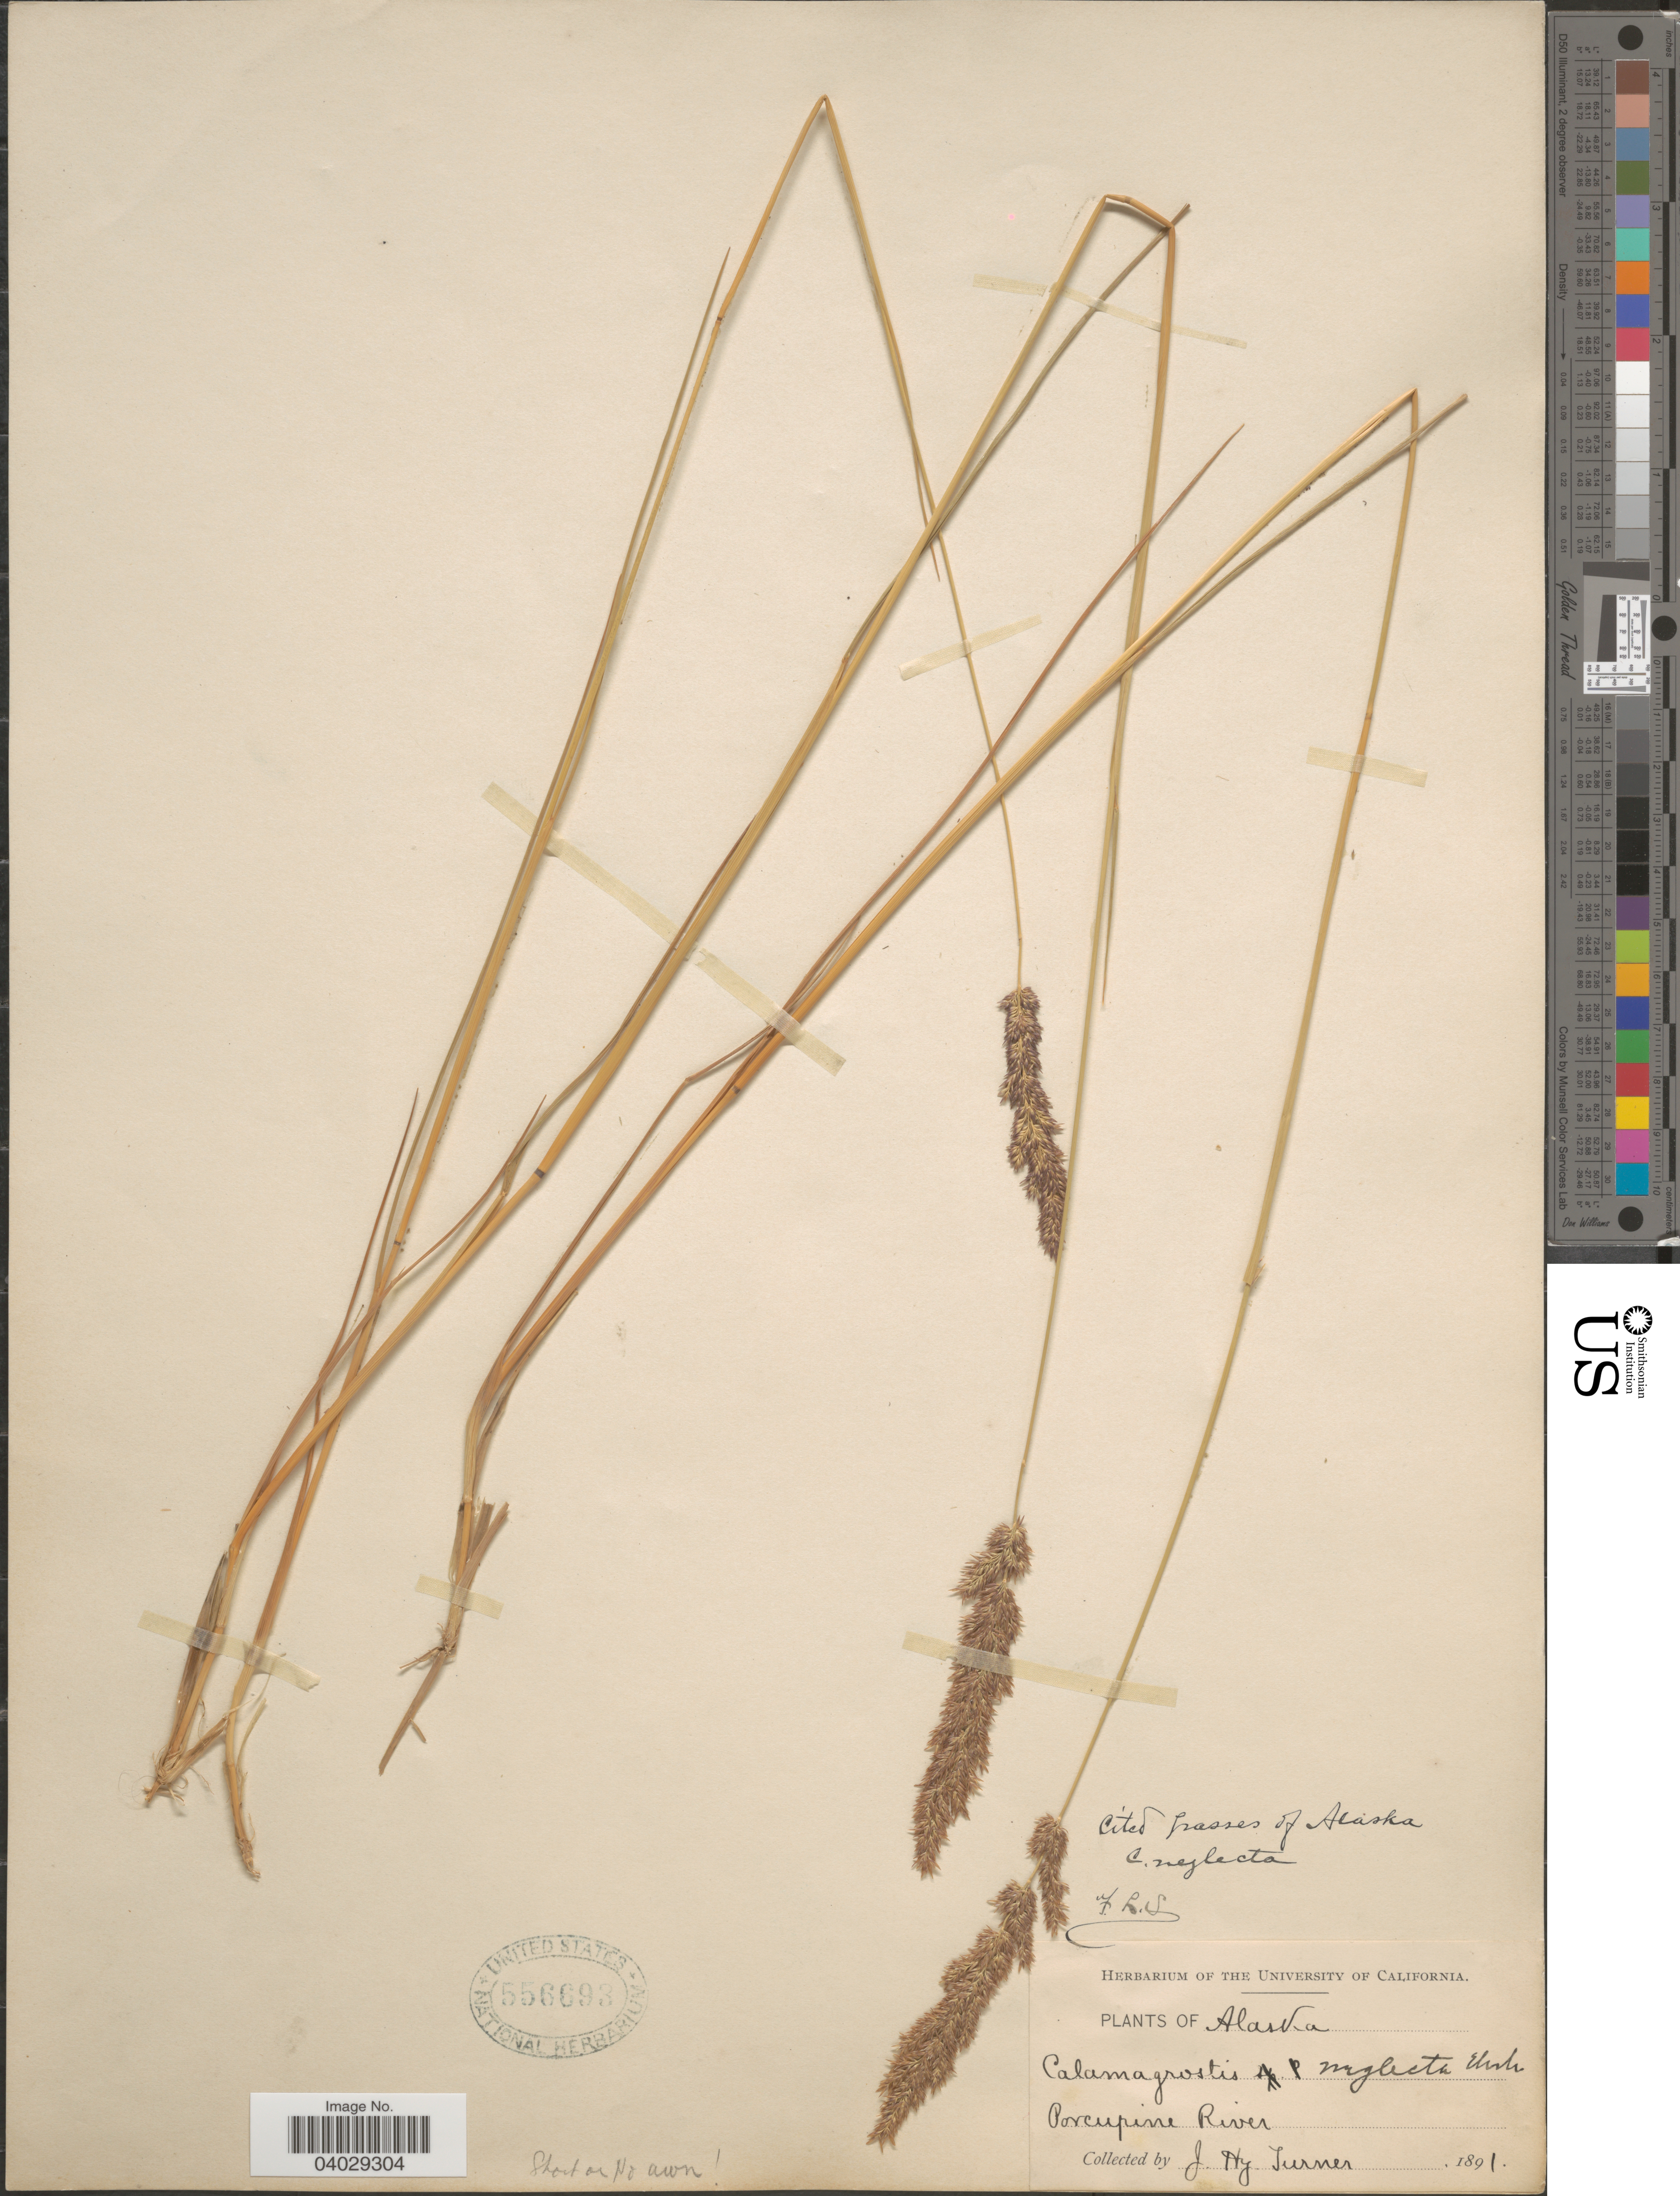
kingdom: Plantae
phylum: Tracheophyta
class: Liliopsida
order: Poales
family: Poaceae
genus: Calamagrostis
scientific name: Calamagrostis neglecta (Ehrh.) Gaertner et al.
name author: (Ehrhart) G. Gaertn. et al.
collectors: J. H. Turner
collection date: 1891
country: United States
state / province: Alaska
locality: Porcupine River.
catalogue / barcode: US 556693